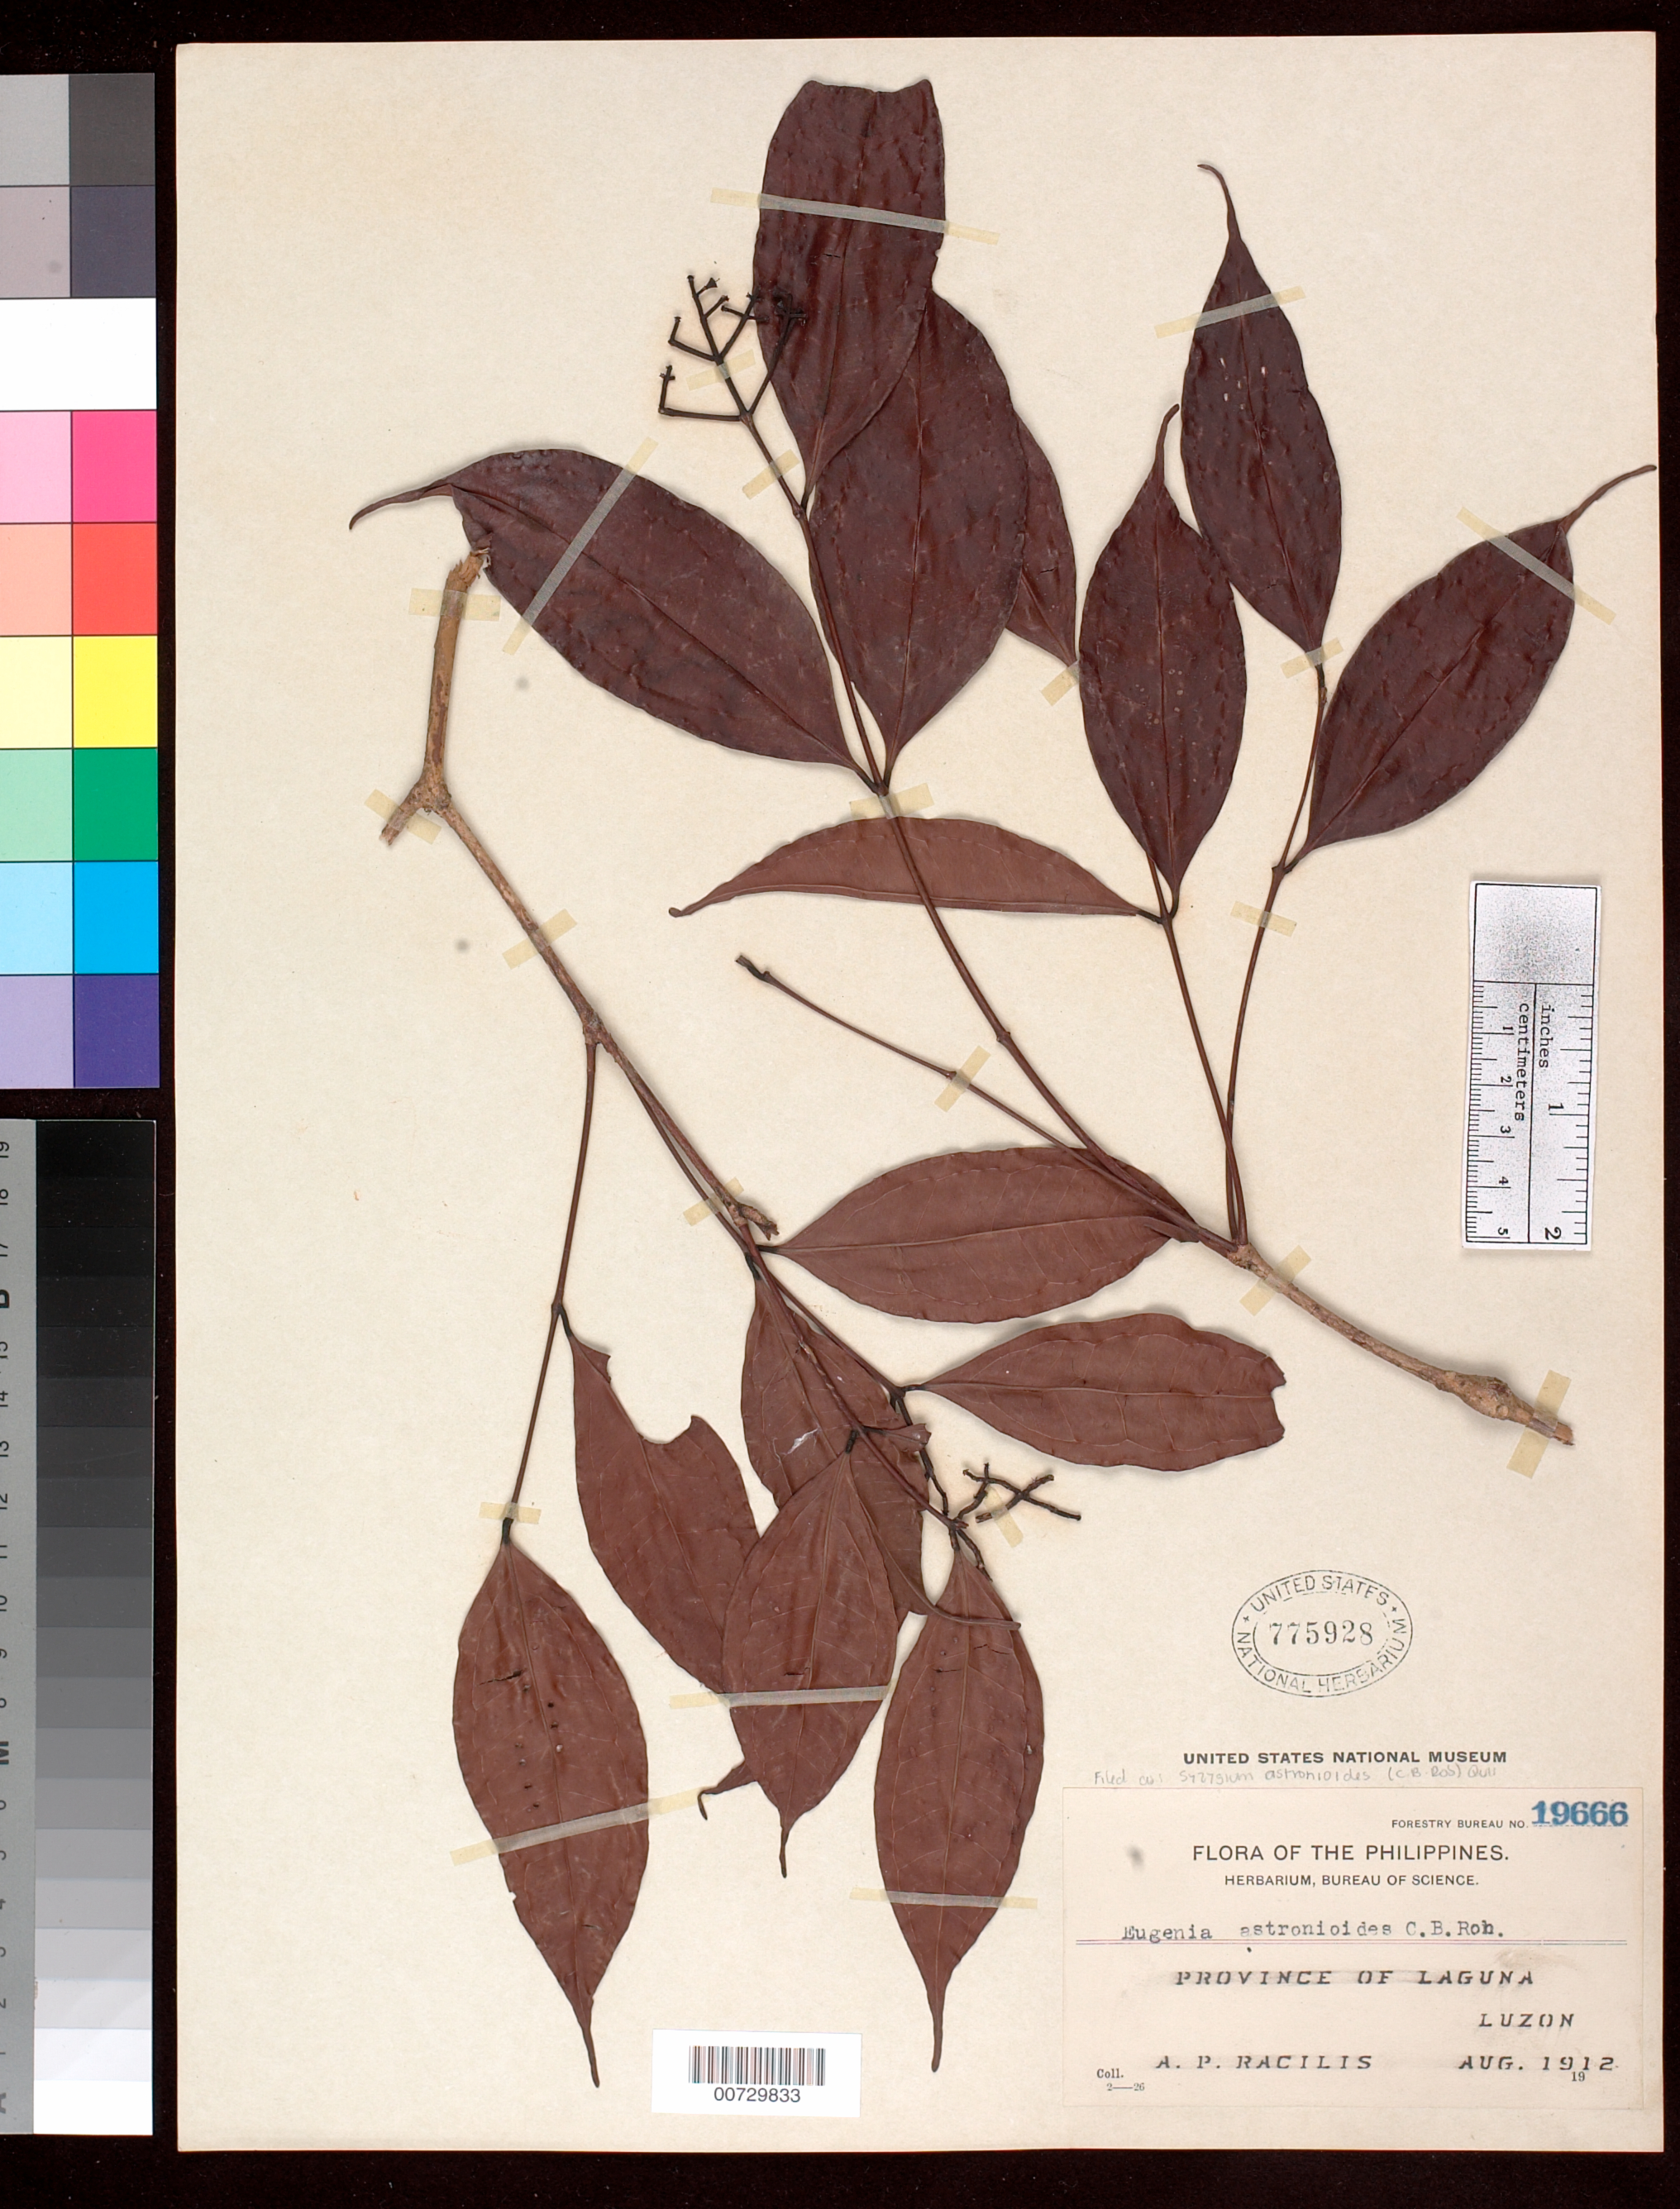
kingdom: Plantae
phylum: Tracheophyta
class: Magnoliopsida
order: Myrtales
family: Myrtaceae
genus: Syzygium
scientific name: Syzygium astronioides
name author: (C.B. Rob.) Merr.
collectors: A. Racilis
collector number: For.Bur. 19666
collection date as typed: Aug 1912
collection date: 1912-08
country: Philippines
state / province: Calabarzon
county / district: Laguna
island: Luzon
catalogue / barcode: US 775928